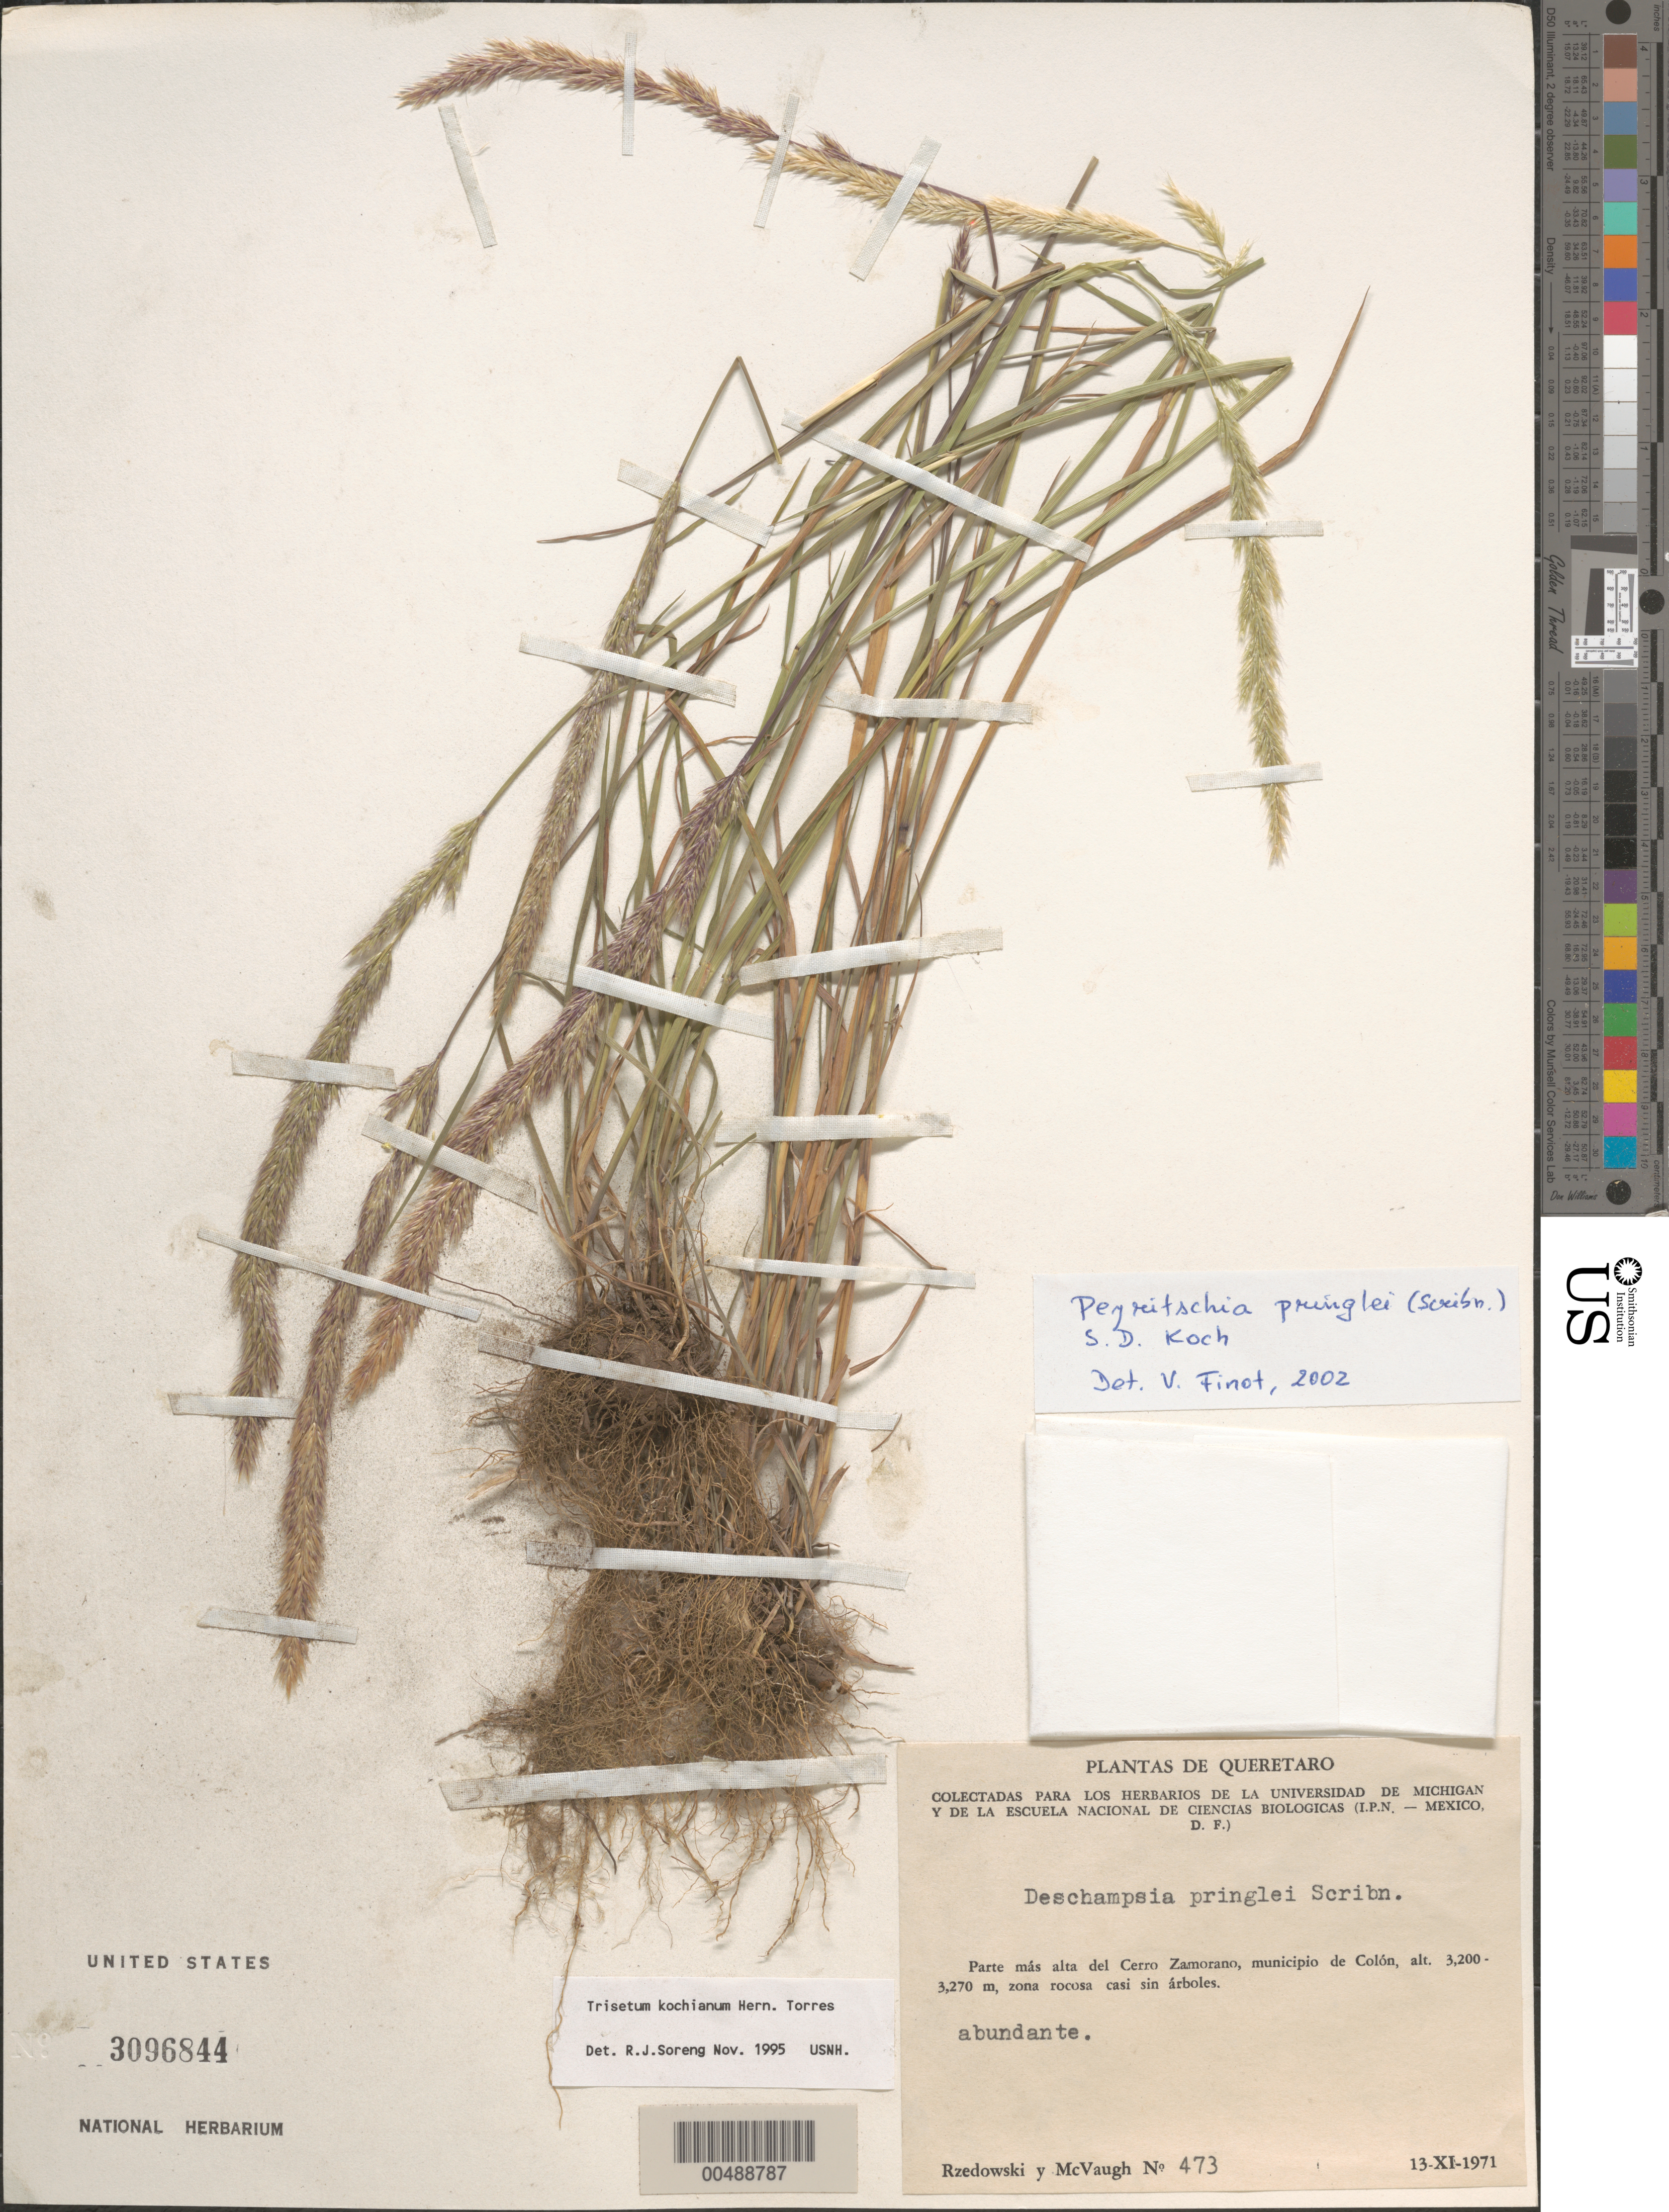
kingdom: Plantae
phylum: Tracheophyta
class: Liliopsida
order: Poales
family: Poaceae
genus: Peyritschia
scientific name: Peyritschia pringlei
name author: (Scribn.) S.D. Koch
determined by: Finot, V. L.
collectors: J. Rzedowski & R. McVaugh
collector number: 473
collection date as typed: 13 Nov 1971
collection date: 1971-11-13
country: Mexico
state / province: Querétaro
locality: Col¢n mun., parte m s alta del Cerro Zamorano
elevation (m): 3200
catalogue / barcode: US 3096844